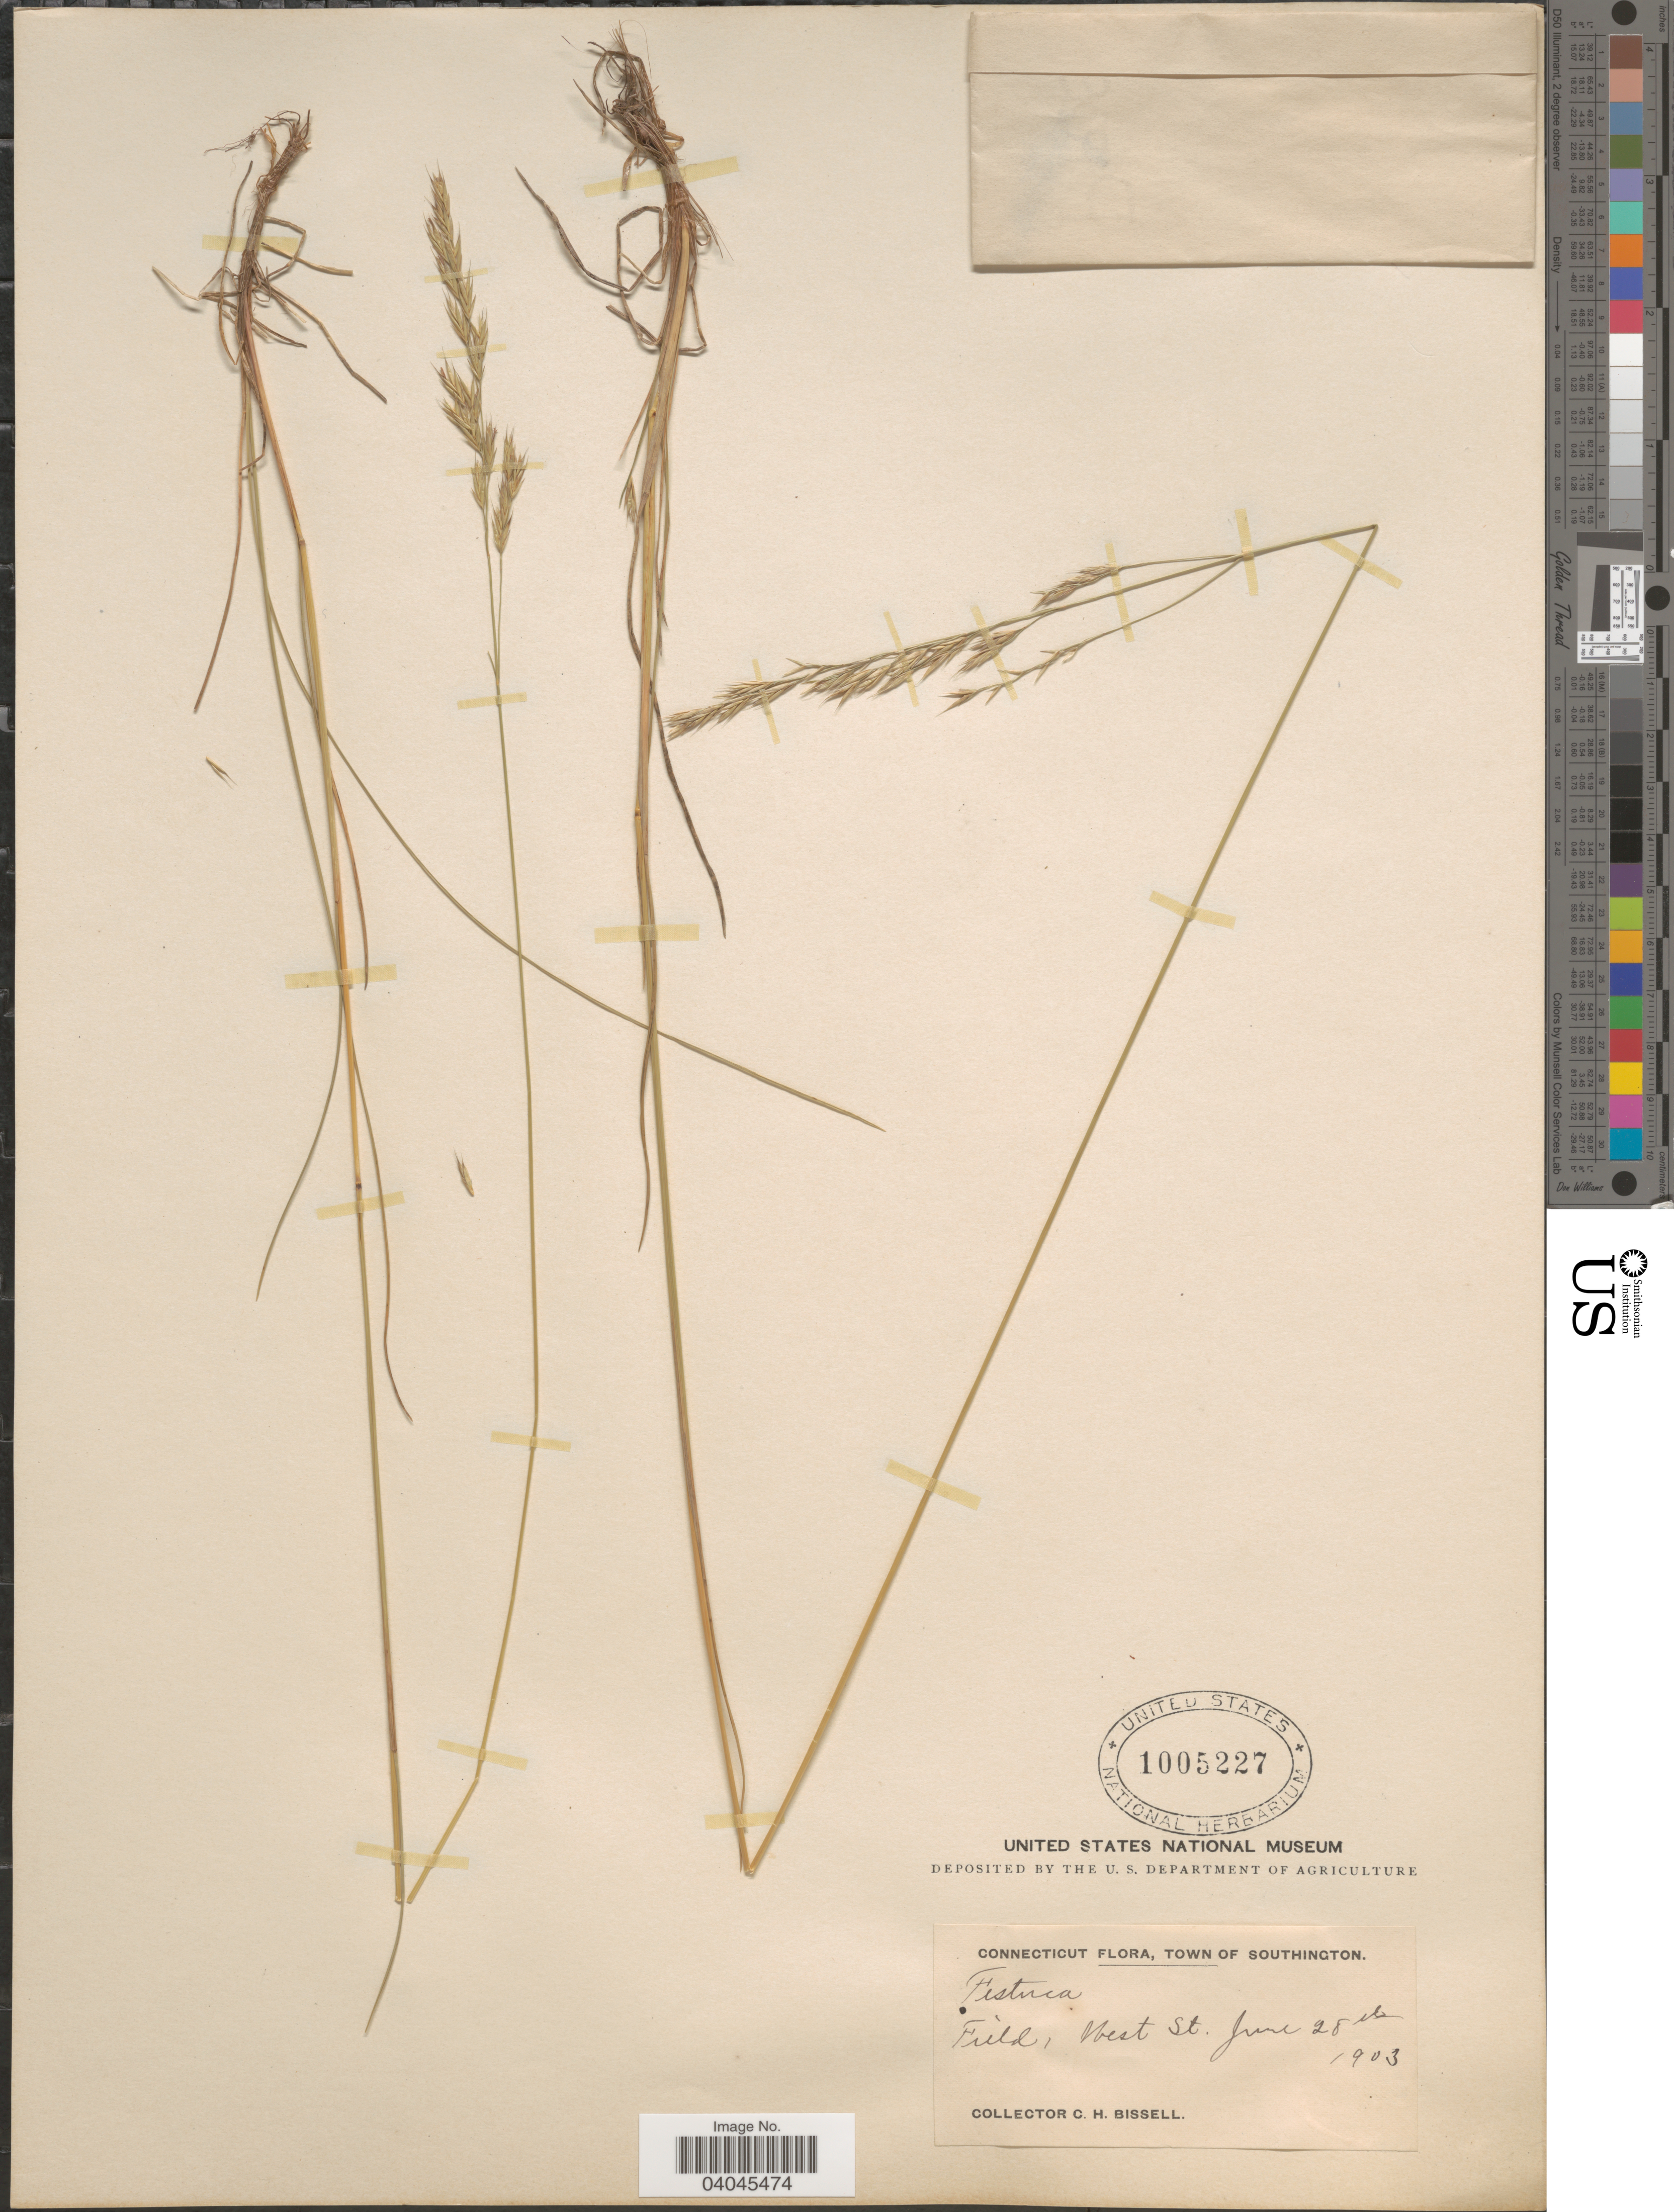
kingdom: Plantae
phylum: Tracheophyta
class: Liliopsida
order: Poales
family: Poaceae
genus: Festuca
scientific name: Festuca rubra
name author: L.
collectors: C. Bissell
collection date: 1903-06-28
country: United States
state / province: Connecticut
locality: Town of Southington. Field, West St.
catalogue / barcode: US 1005227